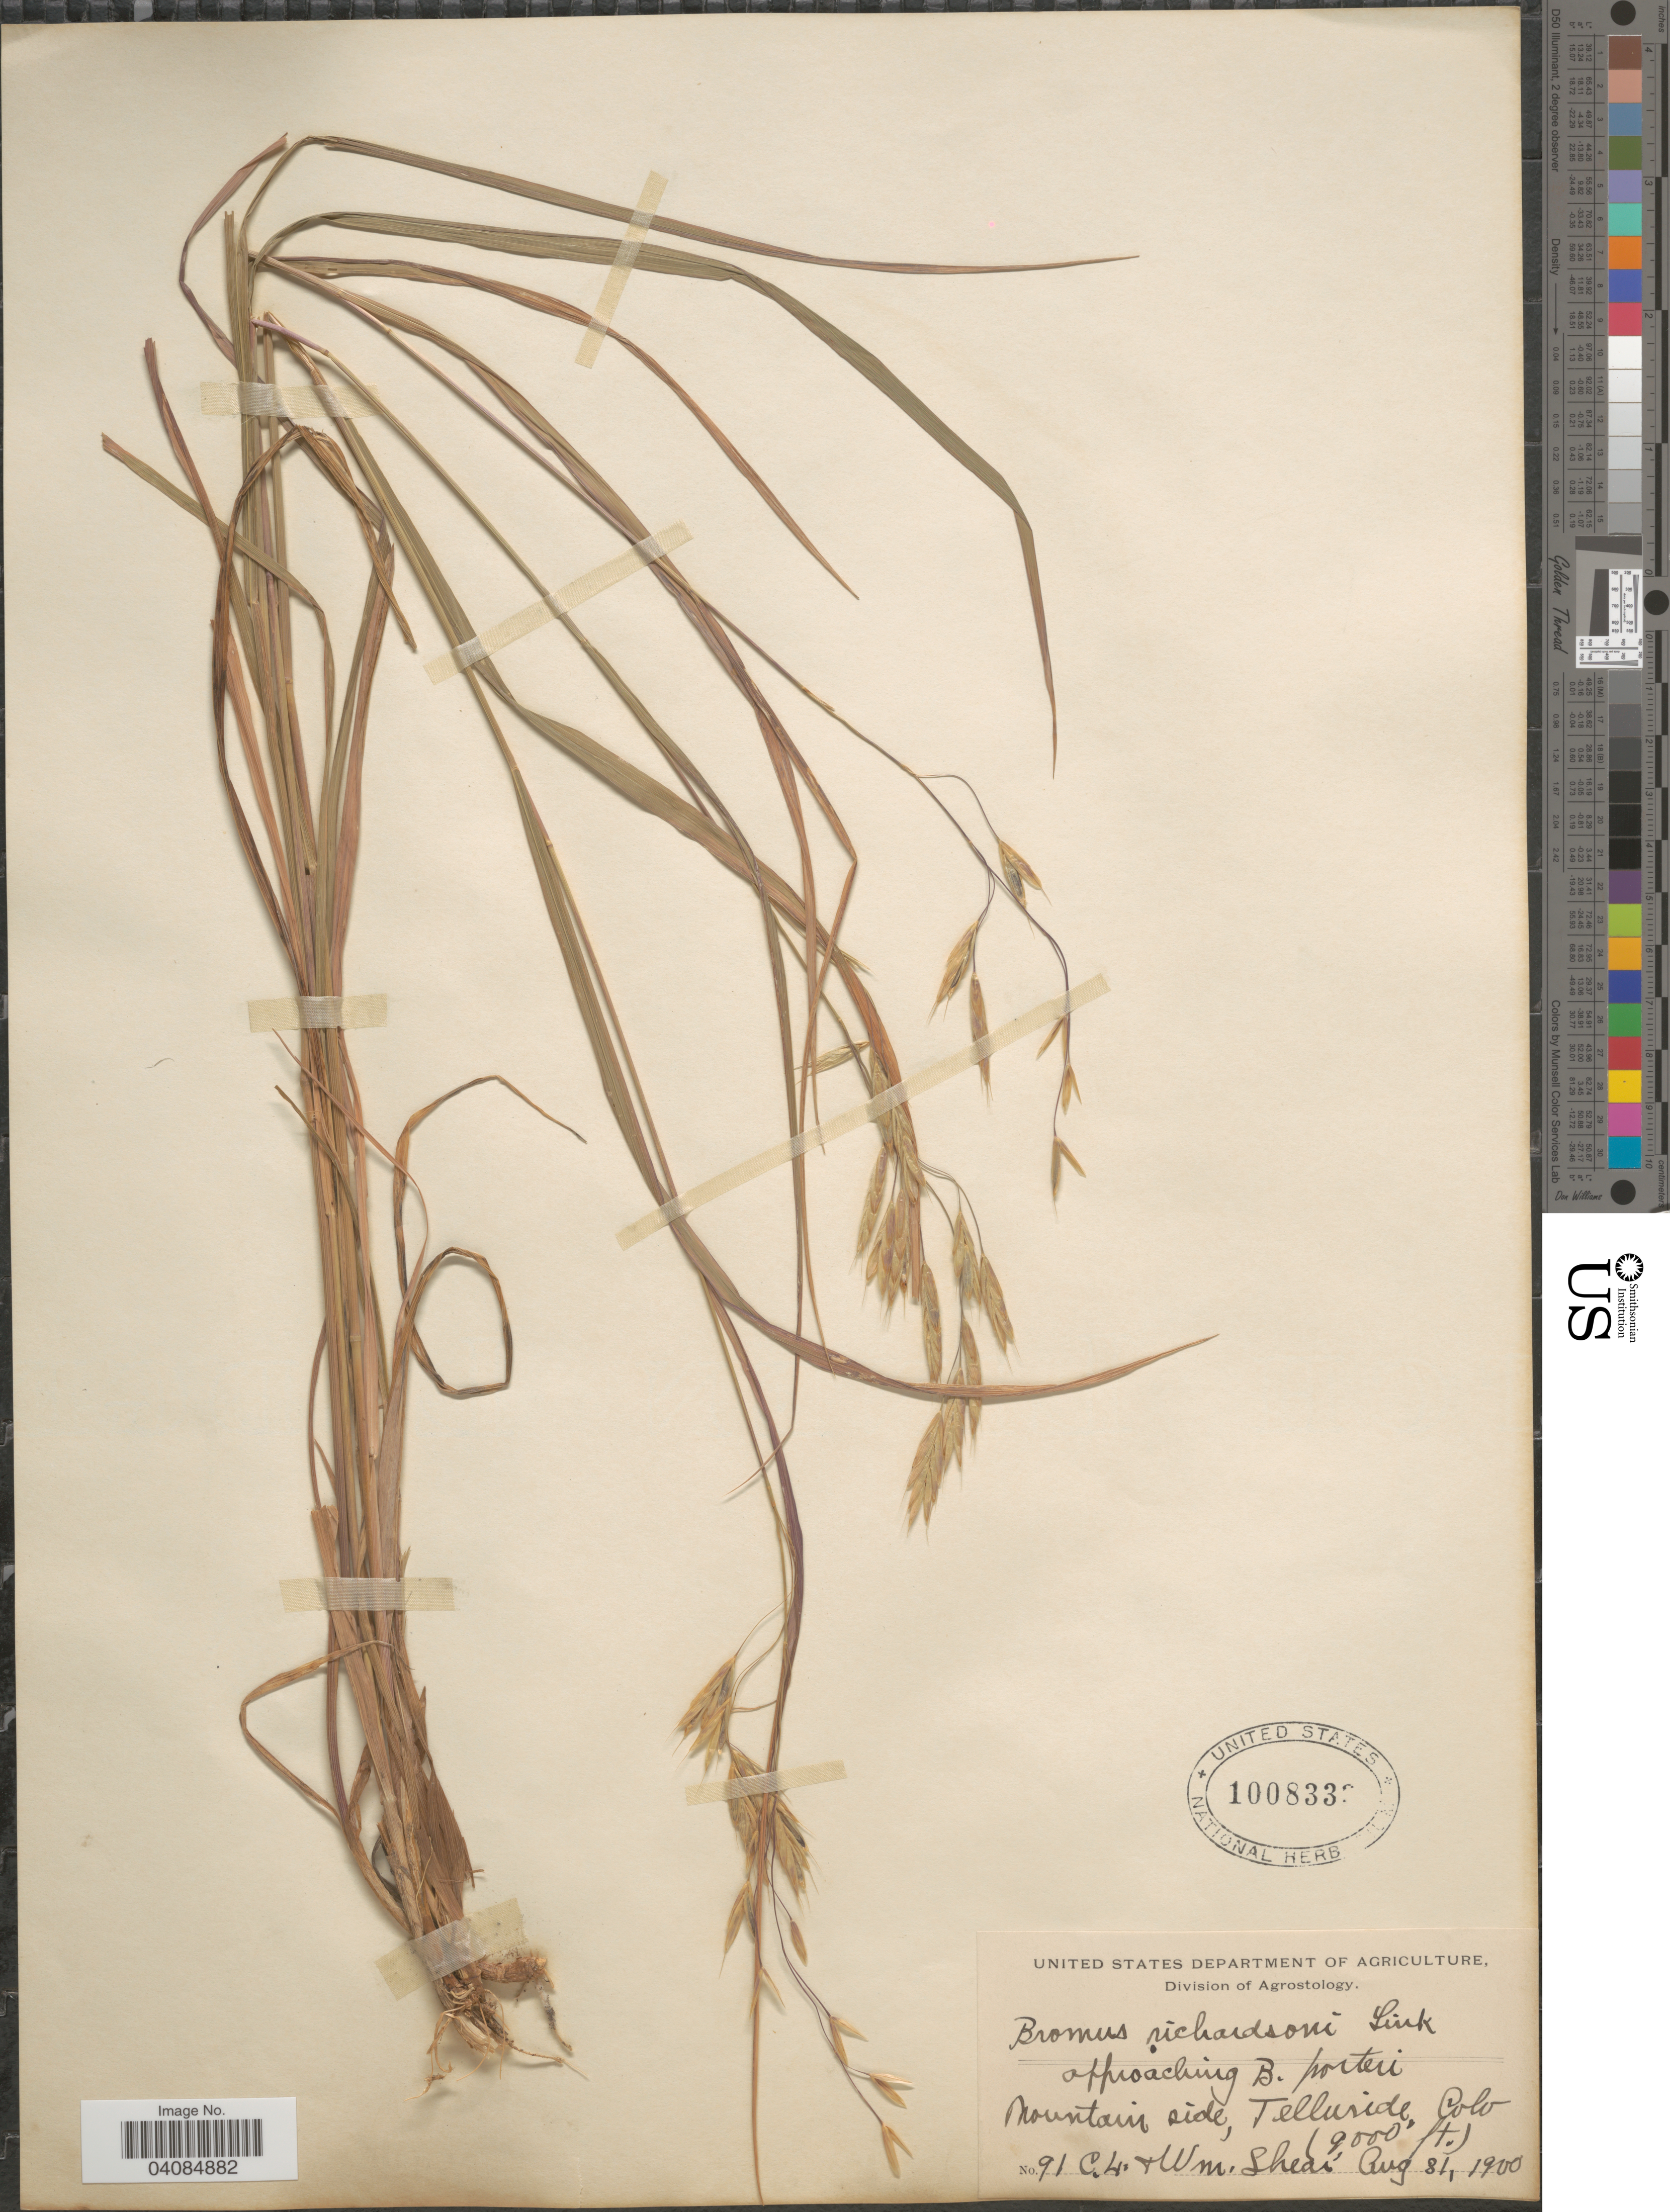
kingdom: Plantae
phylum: Tracheophyta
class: Liliopsida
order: Poales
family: Poaceae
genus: Bromus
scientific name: Bromus racemosus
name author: L.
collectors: C. L. Shear & W. Shear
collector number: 91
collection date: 1900-08-31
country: United States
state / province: Colorado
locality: Mountain side, Telluride.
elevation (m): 2743